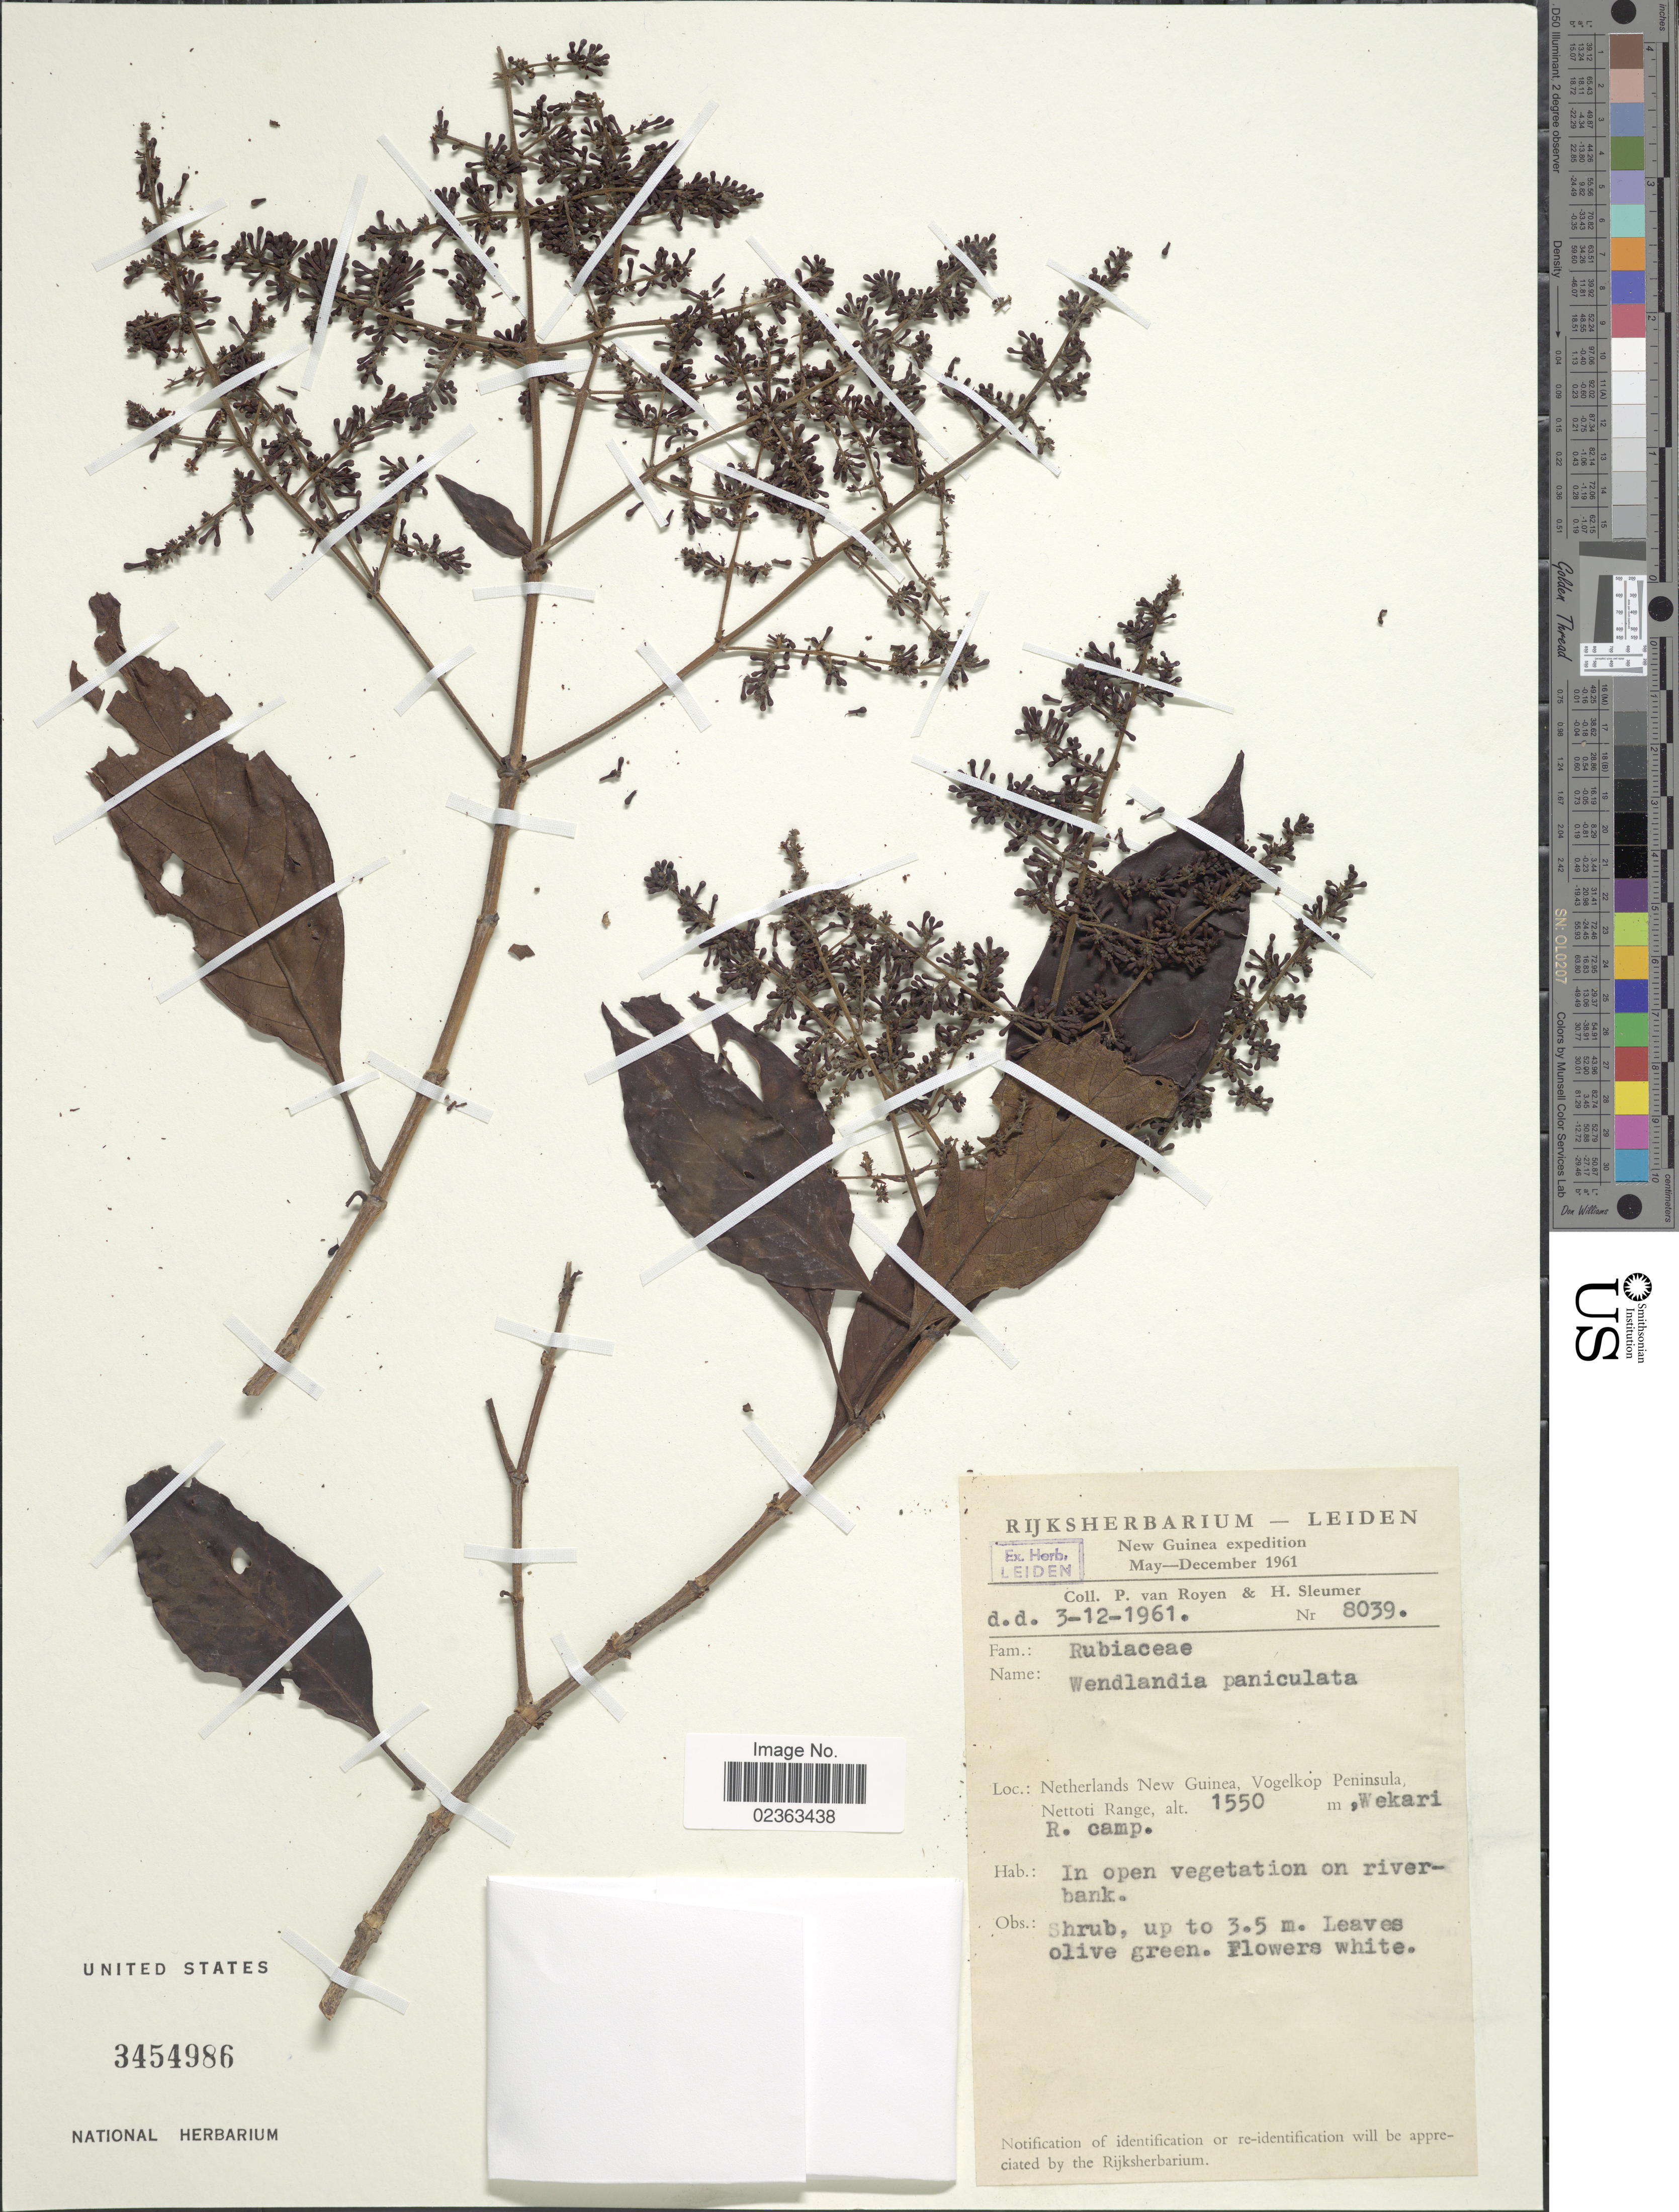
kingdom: Plantae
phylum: Tracheophyta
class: Magnoliopsida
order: Gentianales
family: Rubiaceae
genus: Wendlandia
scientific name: Wendlandia paniculata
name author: (Roxb.) DC.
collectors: P. van Royen & H. O. Sleumer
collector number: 8039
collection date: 1961-12-03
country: Indonesia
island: New Guinea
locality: Netherlands New Guinea, Vogelkop Peninsula, Nettoti Range, Wekari R. camp, on riverbank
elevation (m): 1550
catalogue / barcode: US 3454986